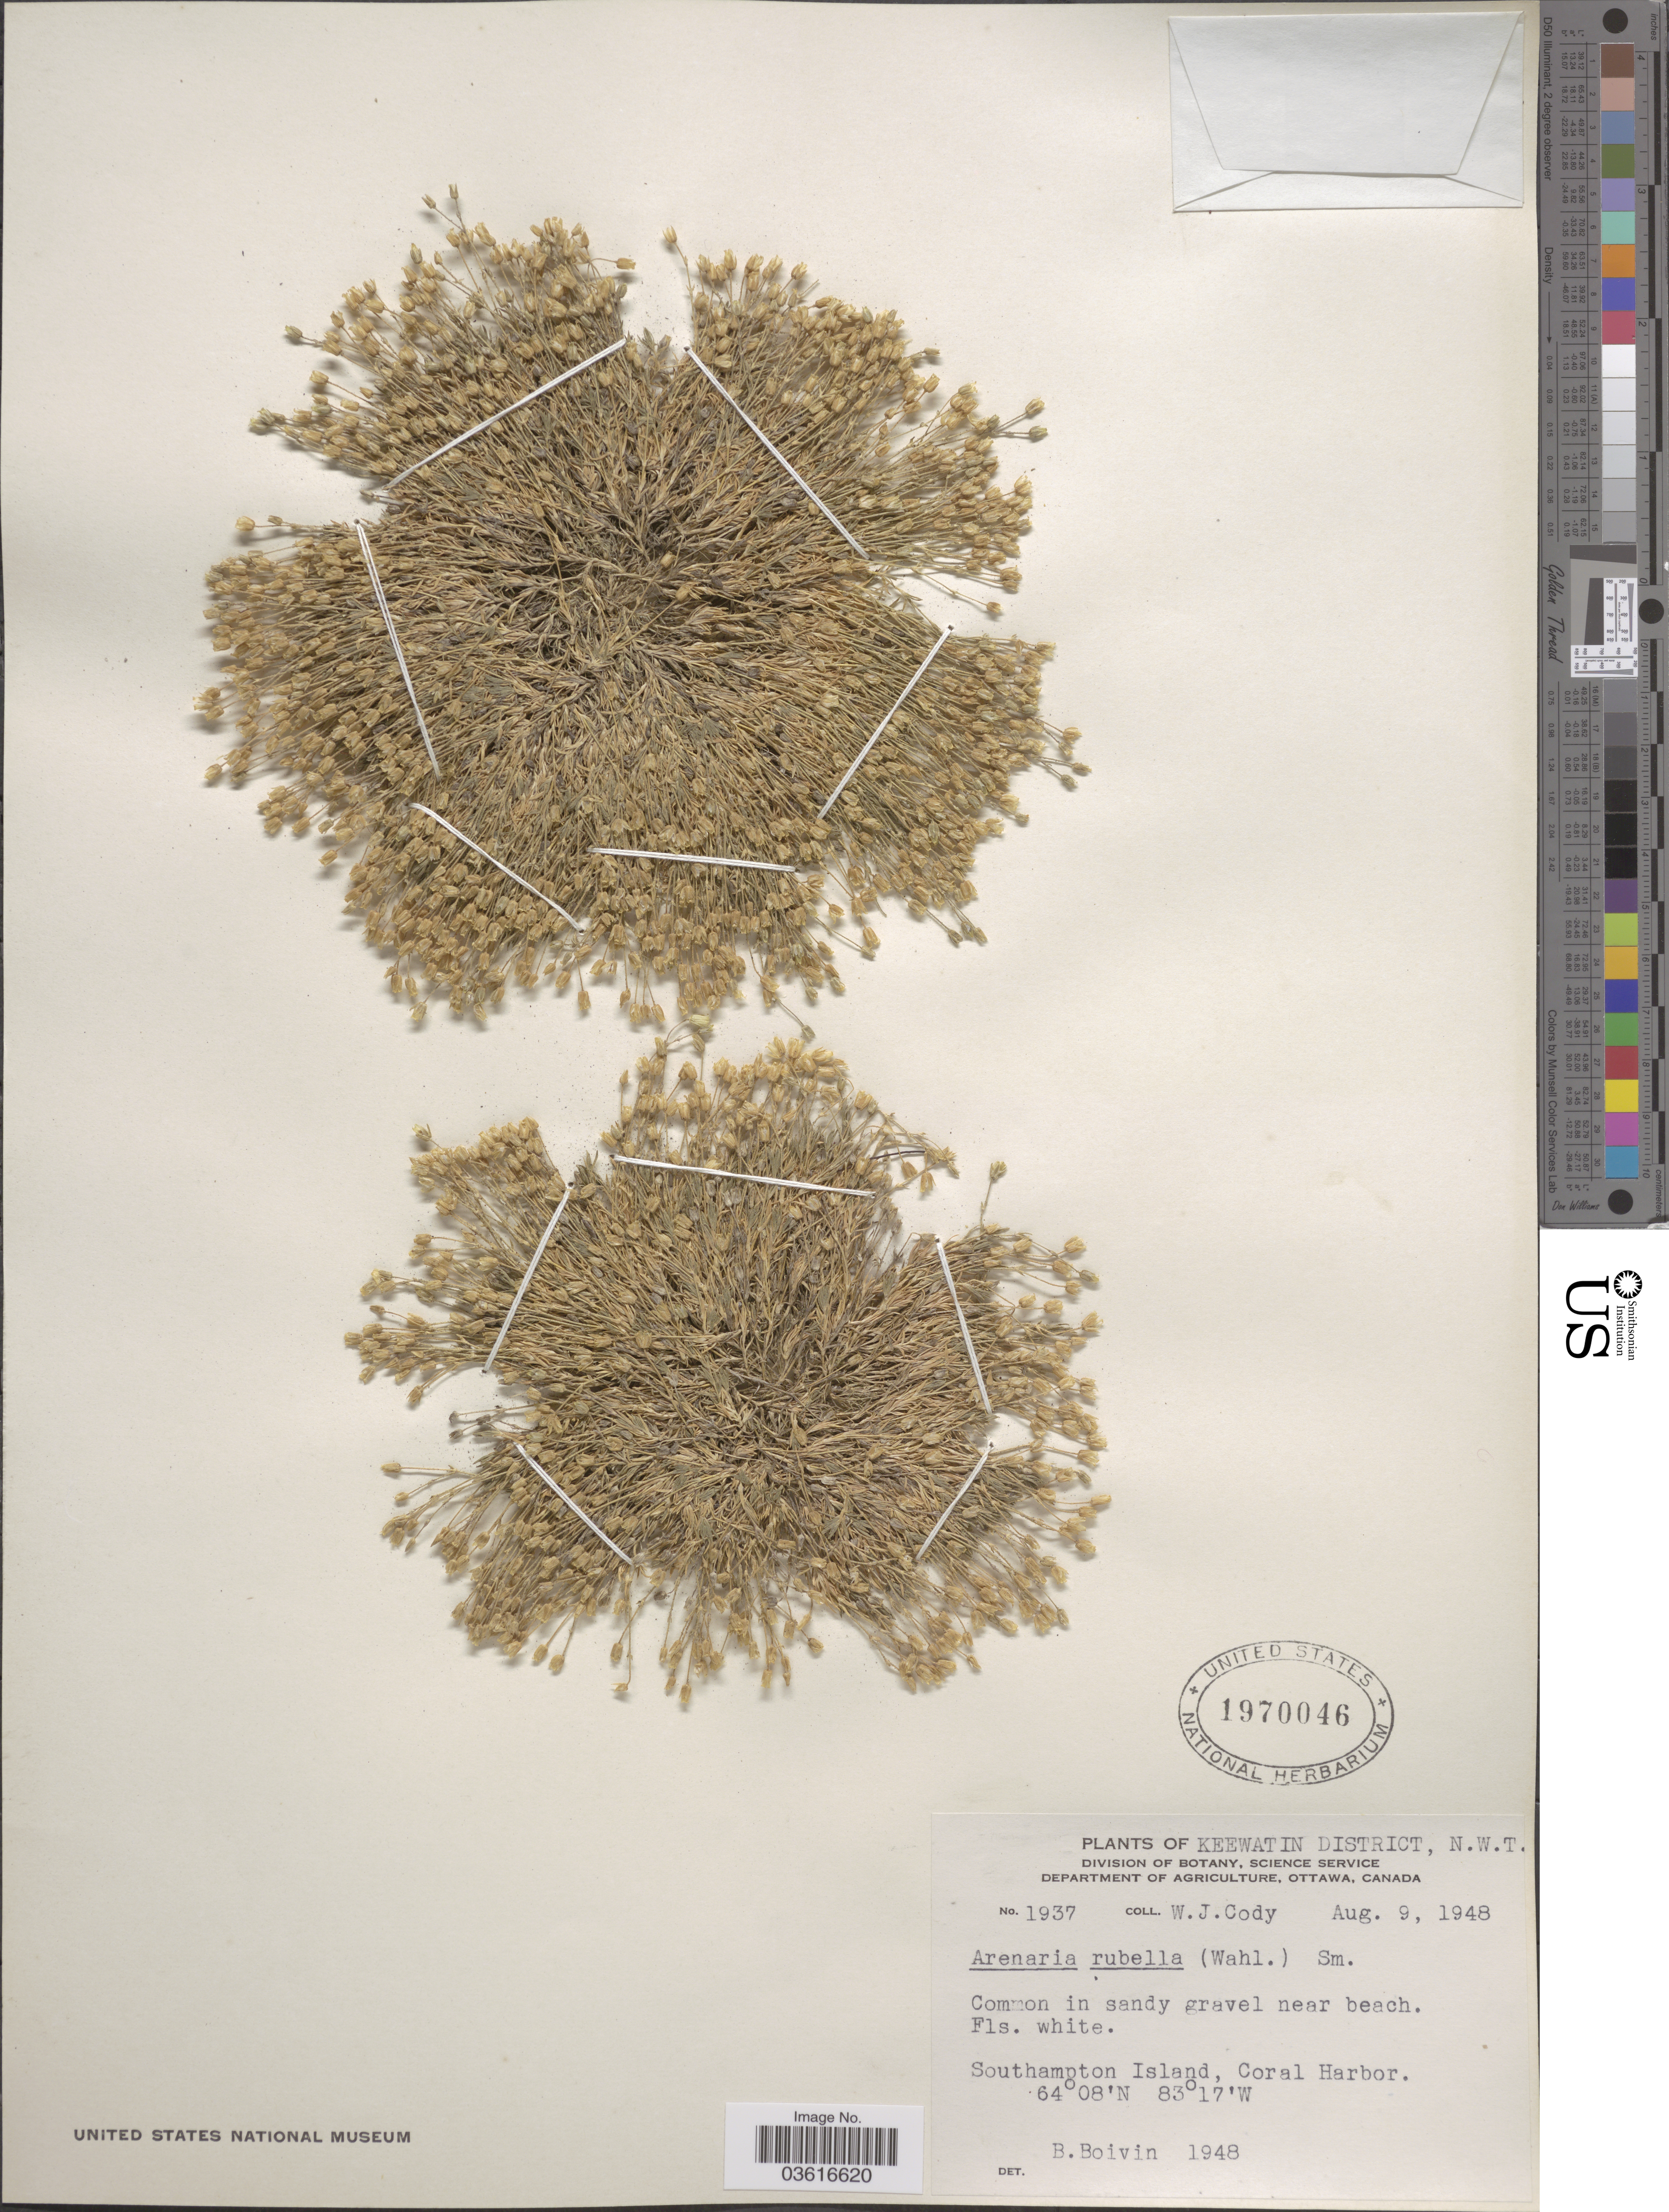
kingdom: Plantae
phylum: Tracheophyta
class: Magnoliopsida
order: Caryophyllales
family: Caryophyllaceae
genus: Minuartia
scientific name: Minuartia rubella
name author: (Wahlenb.) Hiern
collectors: W. Cody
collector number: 1937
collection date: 1948-08-09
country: Canada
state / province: Northwest Territories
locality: Keewatin District. Southampton Island, Coral Harbor.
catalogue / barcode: US 1970046